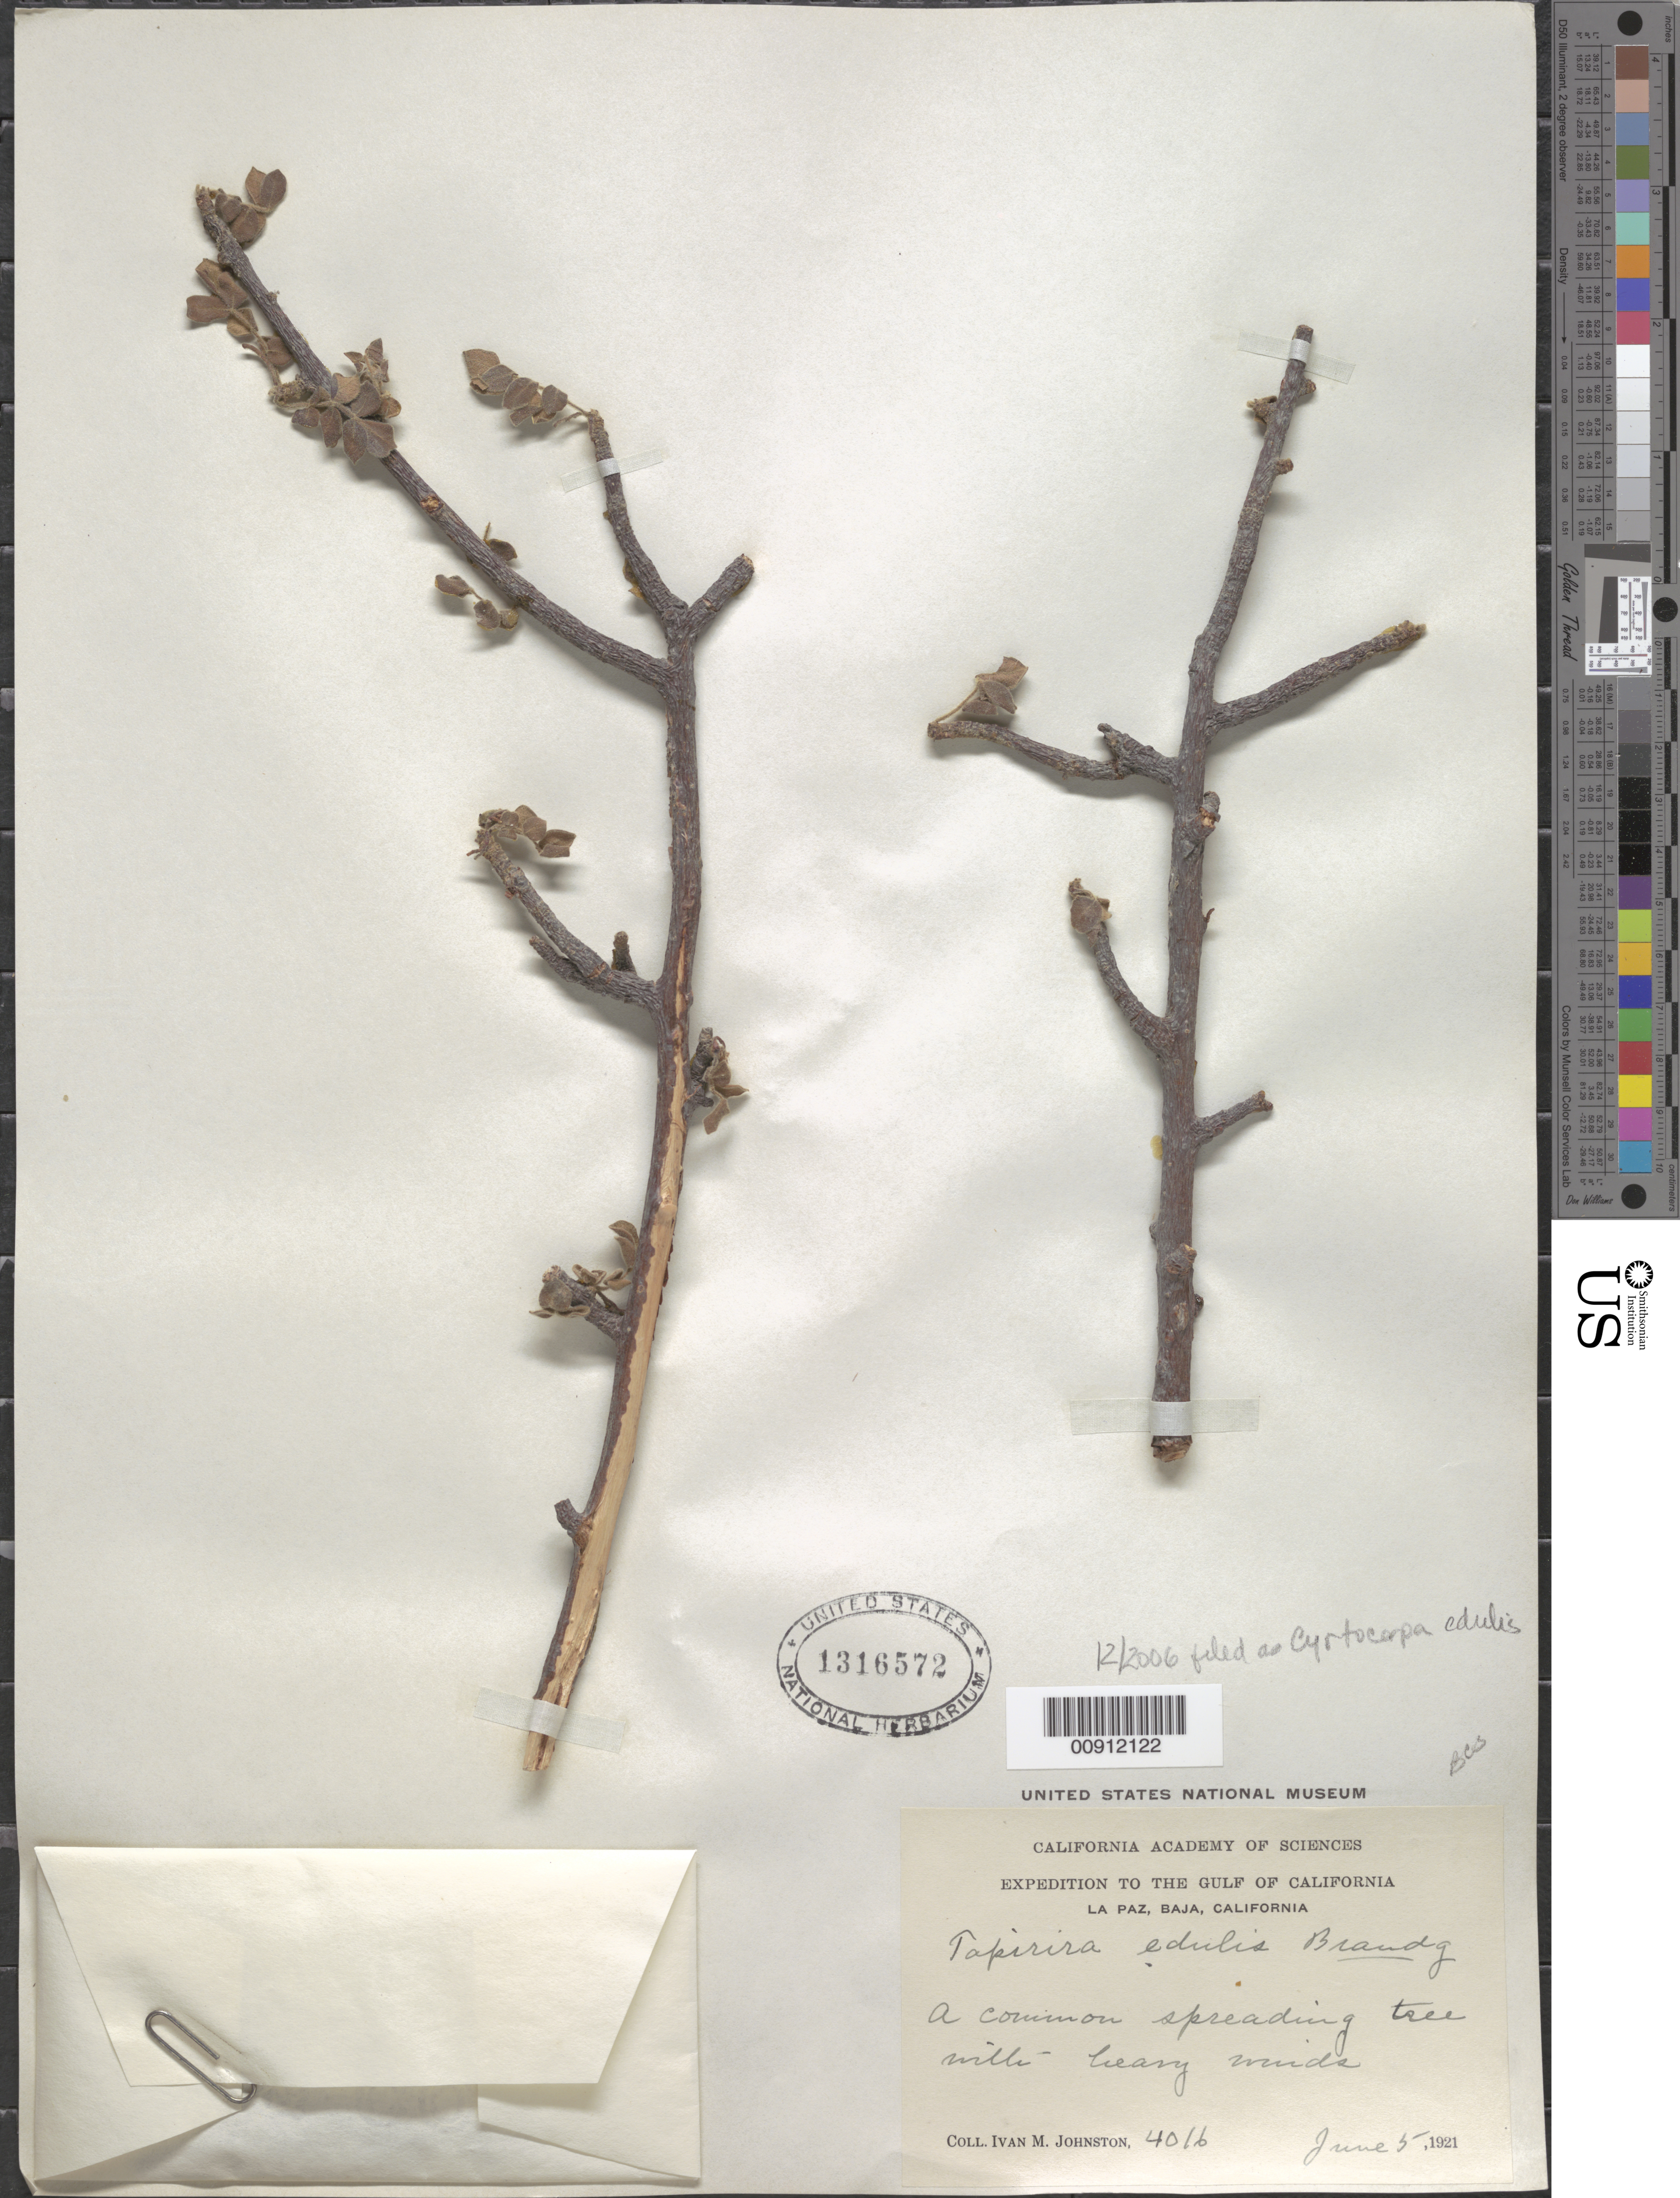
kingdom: Plantae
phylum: Tracheophyta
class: Magnoliopsida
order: Sapindales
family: Anacardiaceae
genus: Cyrtocarpa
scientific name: Cyrtocarpa edulis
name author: (Brandegee) Standl.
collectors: I.M. Johnston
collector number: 4016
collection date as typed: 05 Jun 1921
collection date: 1921-06-05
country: Mexico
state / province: Baja California Sur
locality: La Paz.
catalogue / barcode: US 1316572